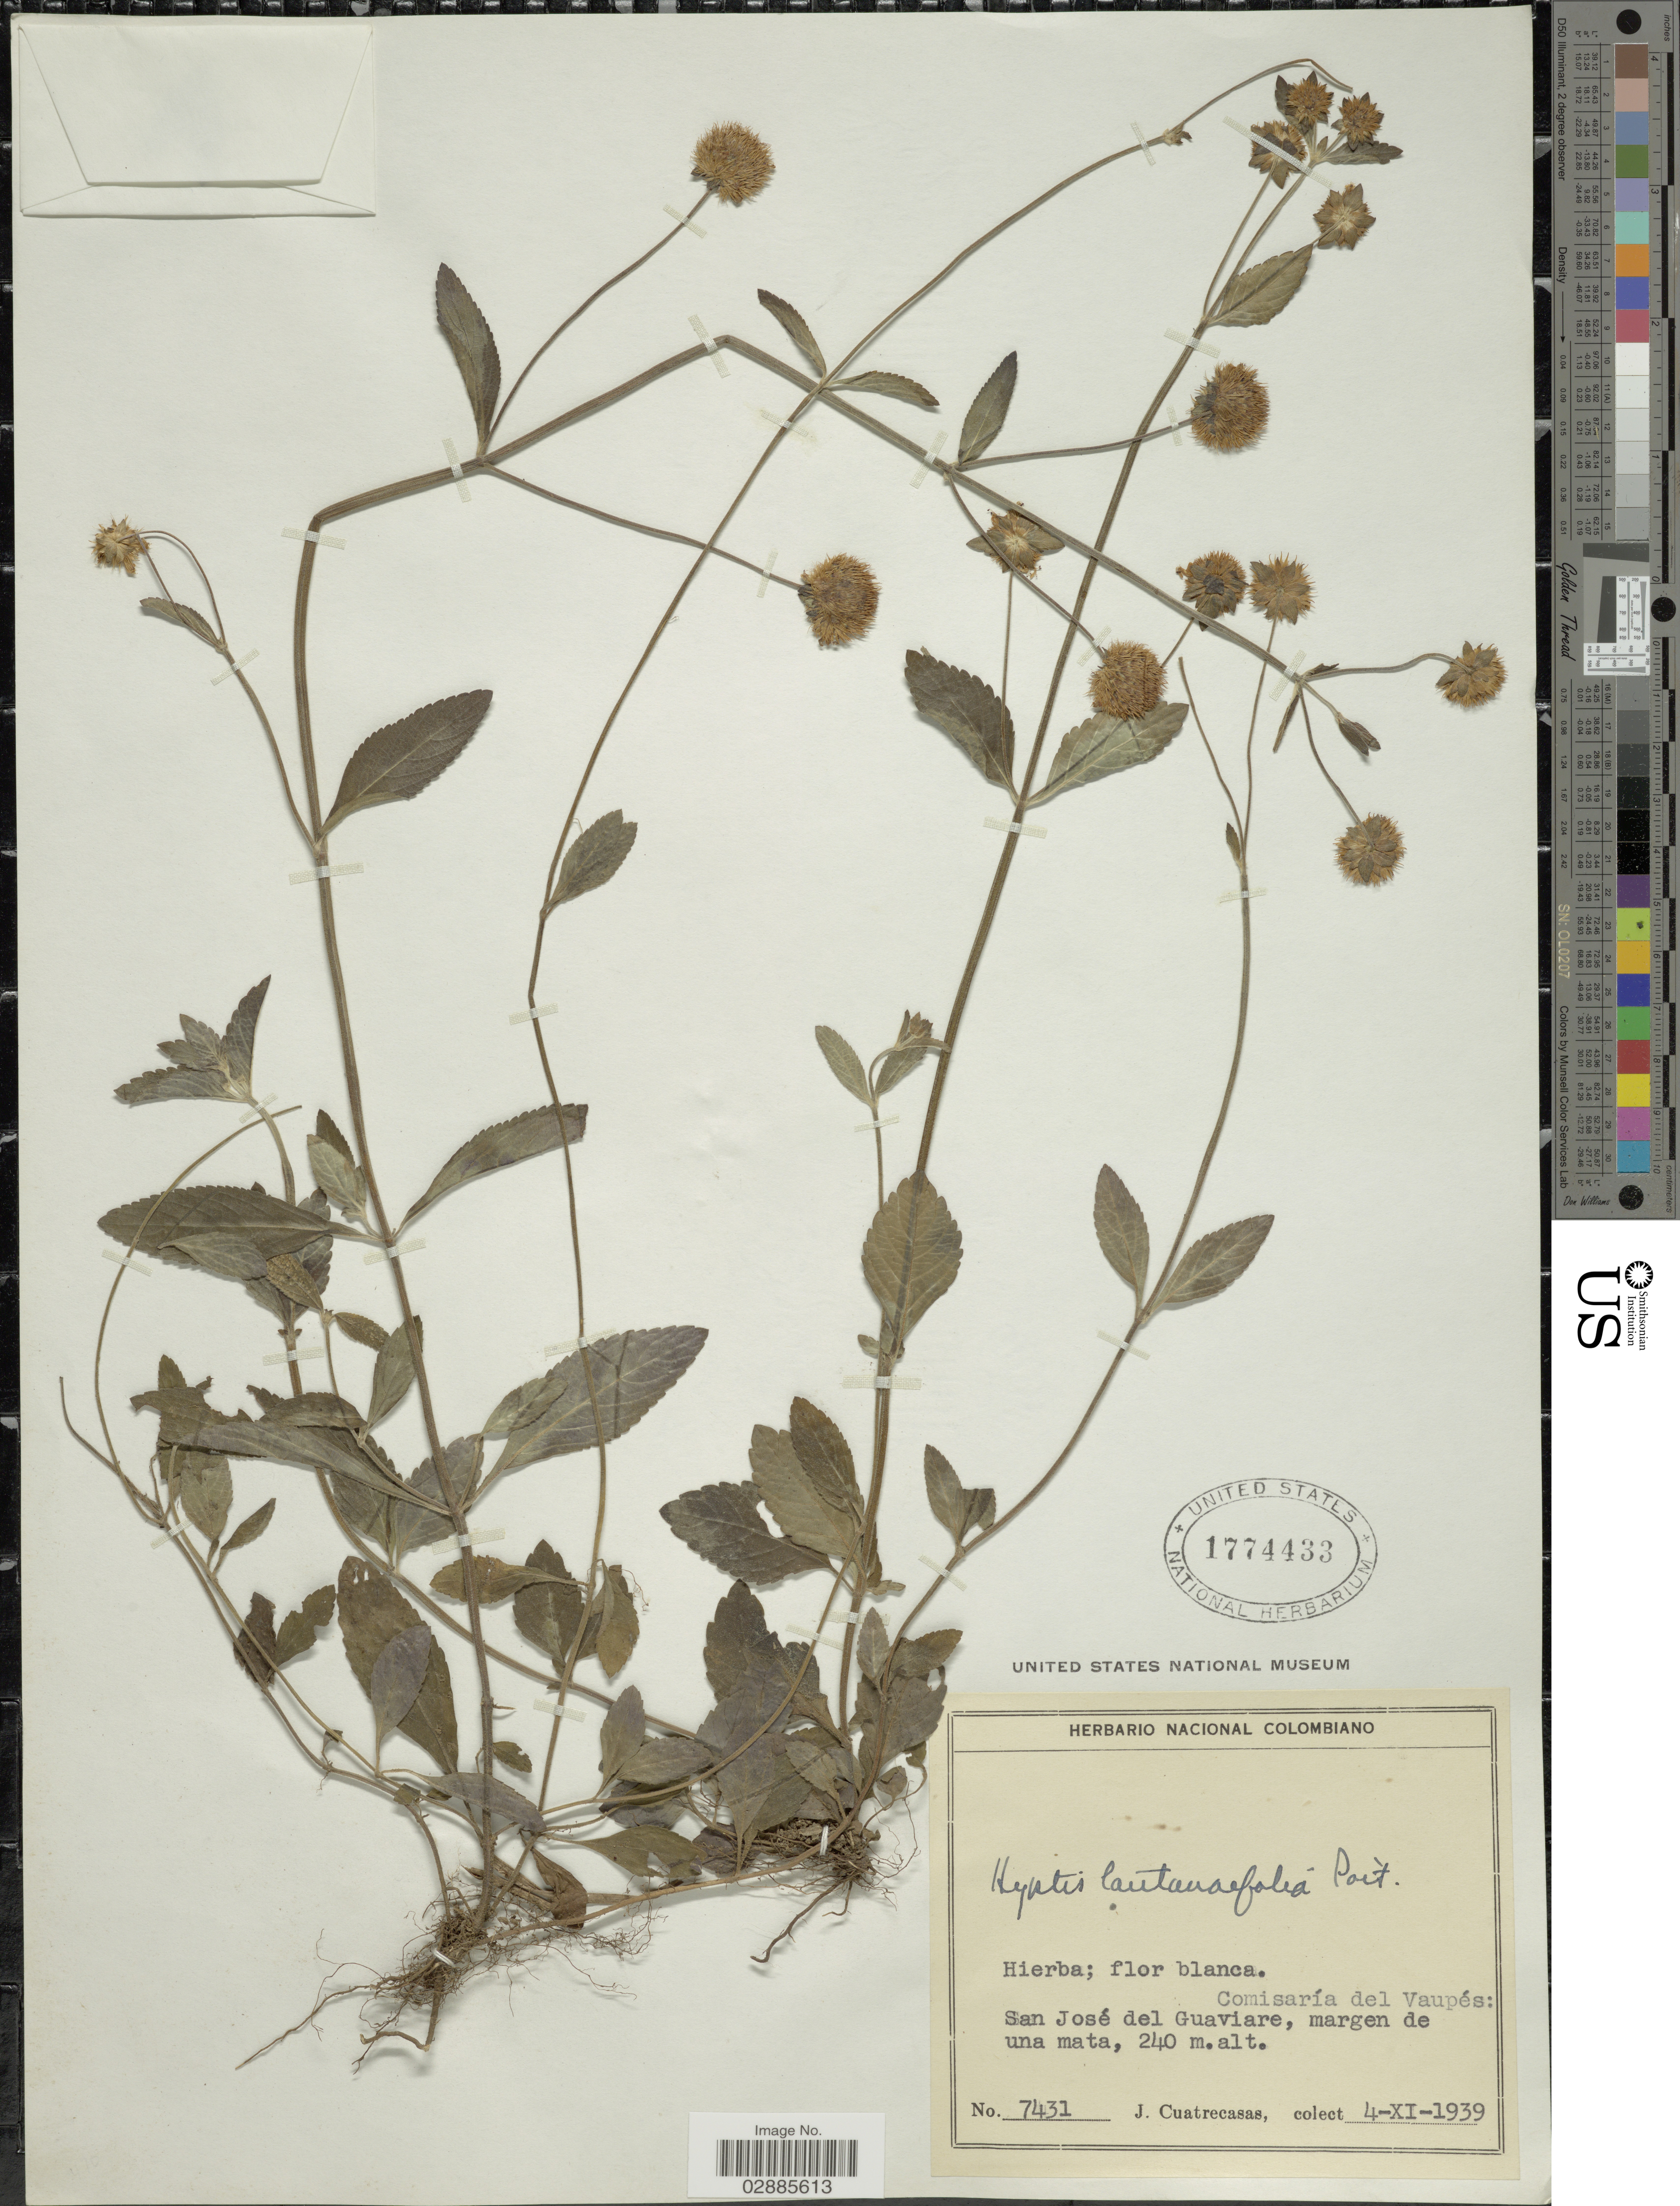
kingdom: Plantae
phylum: Tracheophyta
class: Magnoliopsida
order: Lamiales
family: Lamiaceae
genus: Hyptis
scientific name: Hyptis lantanifolia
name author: Poit.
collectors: J. Cuatrecasas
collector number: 7431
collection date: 1939-11-04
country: Colombia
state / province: Vaupés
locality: Comisaría del Vaupés: San José del Guaviare.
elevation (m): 240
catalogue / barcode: US 1774433